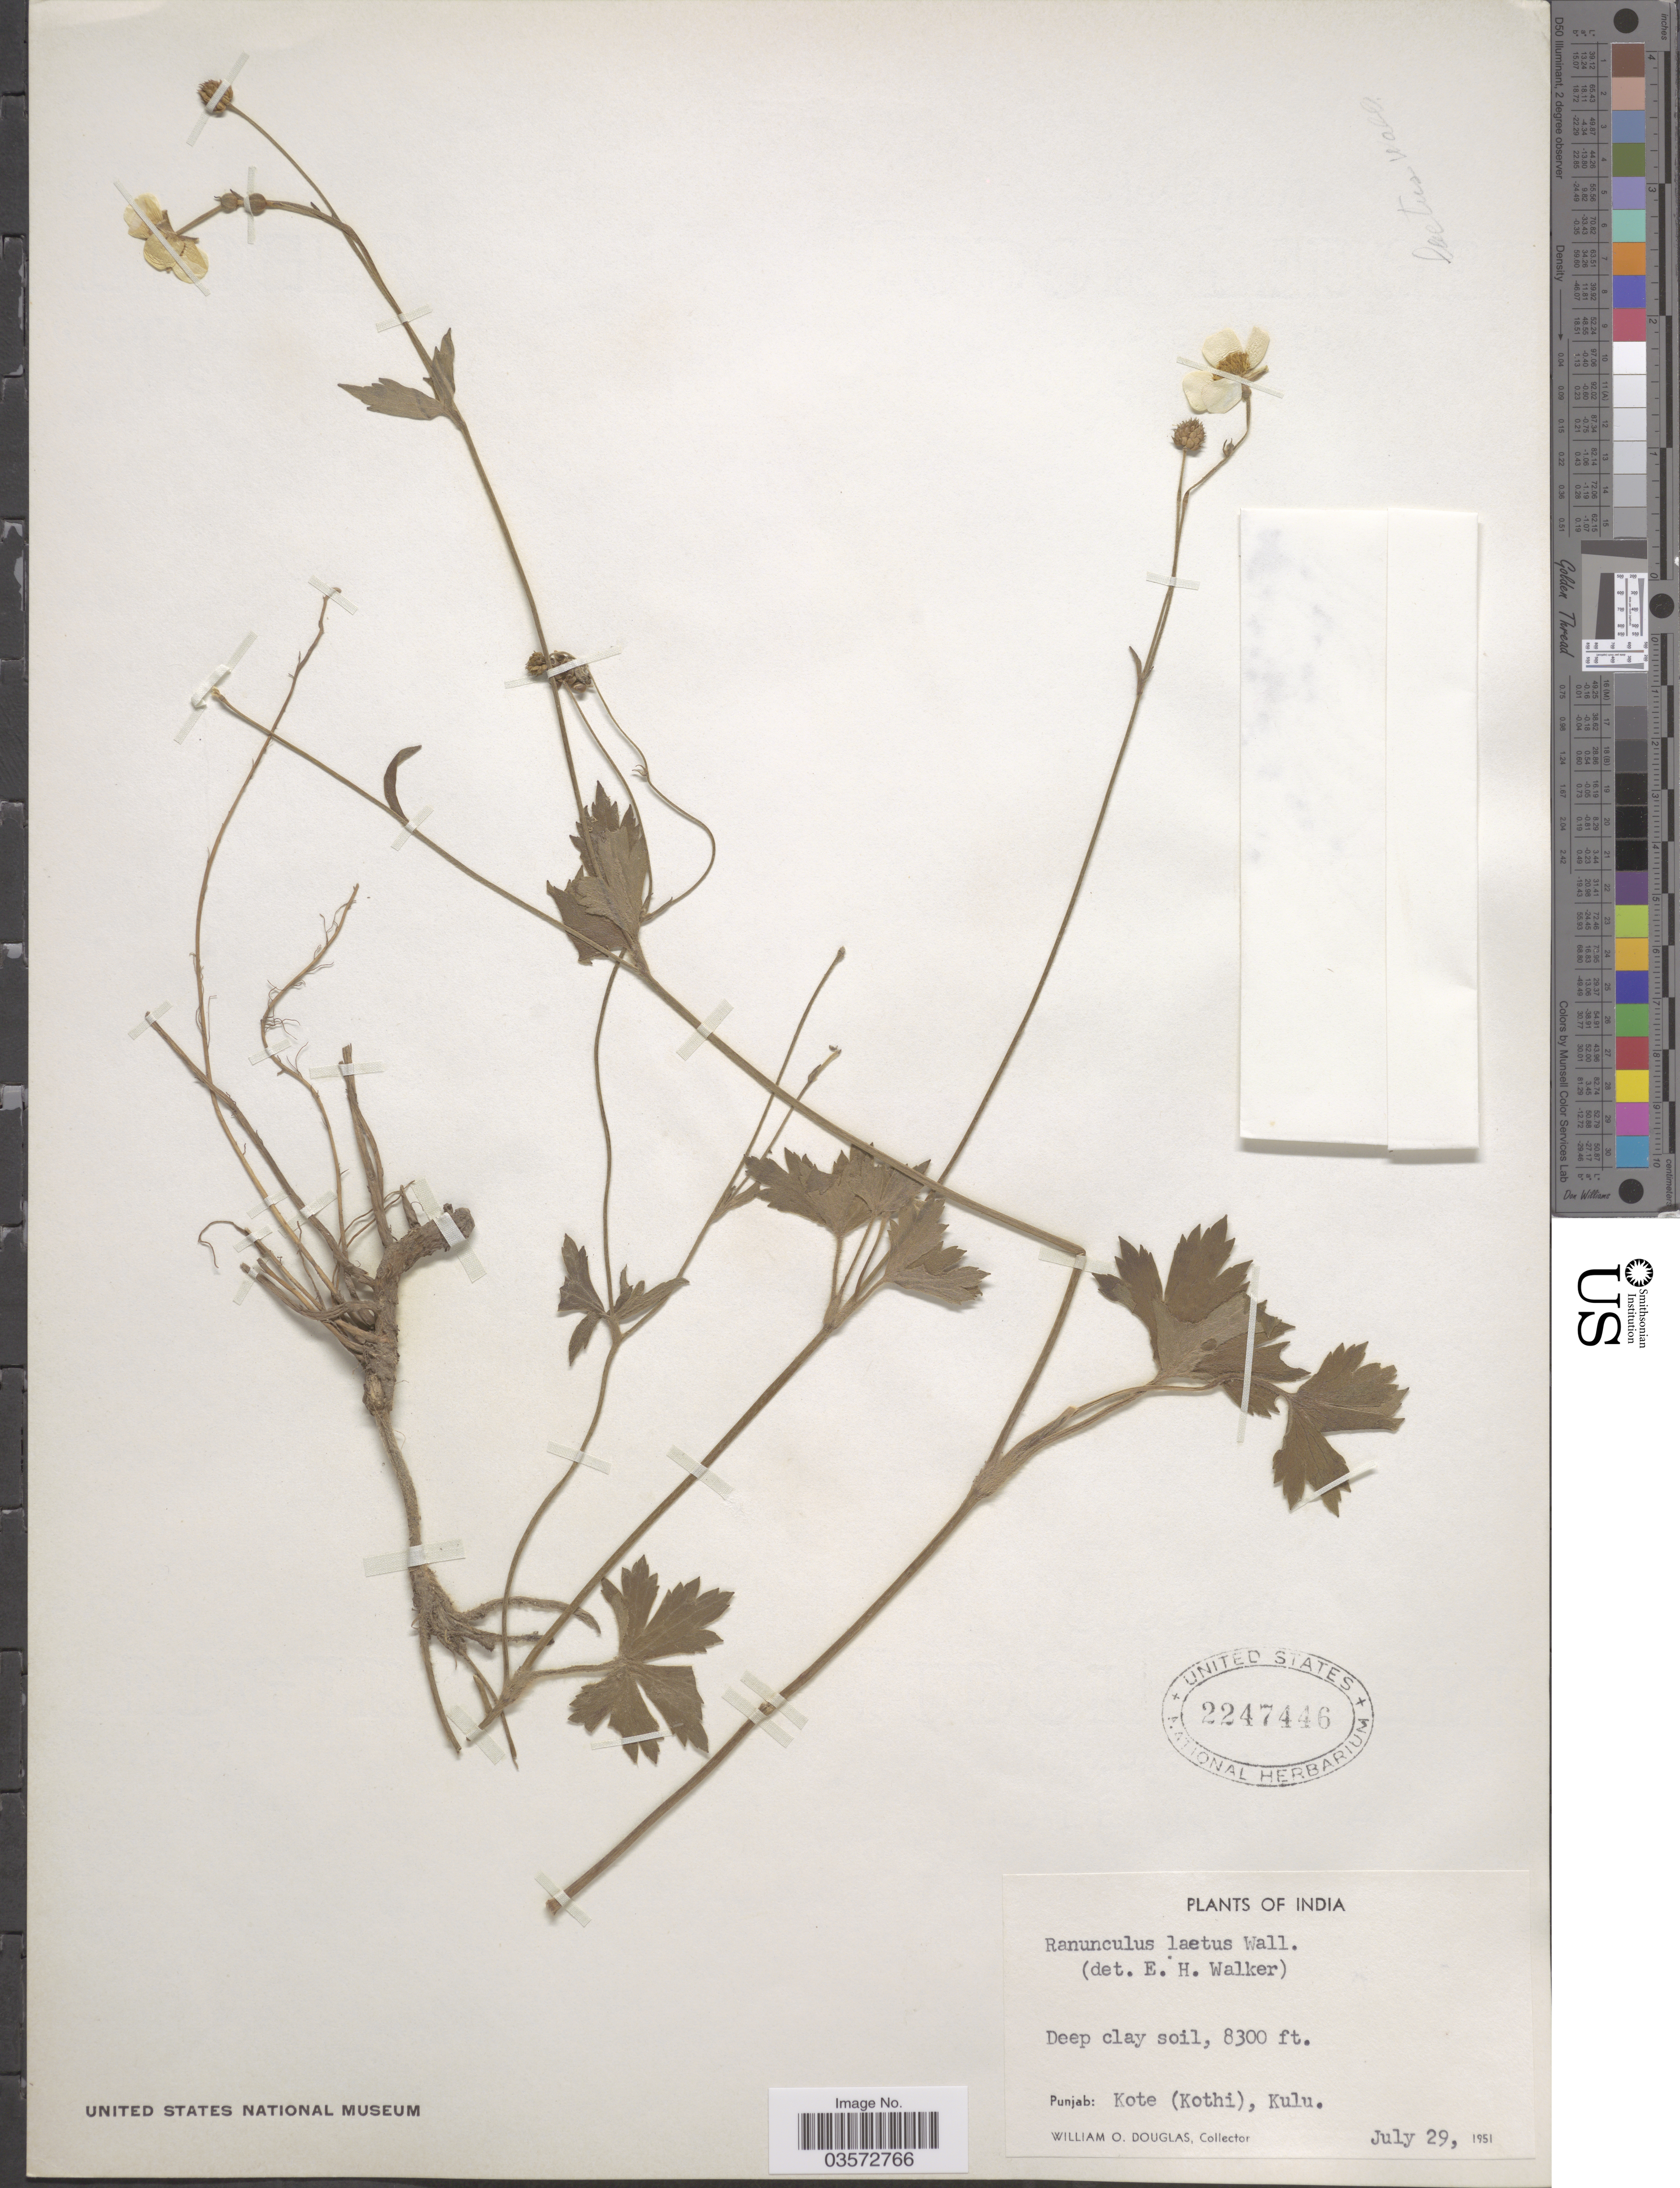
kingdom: Plantae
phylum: Tracheophyta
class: Magnoliopsida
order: Ranunculales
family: Ranunculaceae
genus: Ranunculus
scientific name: Ranunculus laetus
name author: Wall. ex Hook. f. & J.W. Thomson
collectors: W. Douglas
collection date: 1951-07-29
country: India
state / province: Punjab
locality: Kote (Kothi), Kulu.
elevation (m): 2530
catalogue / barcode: US 2247446